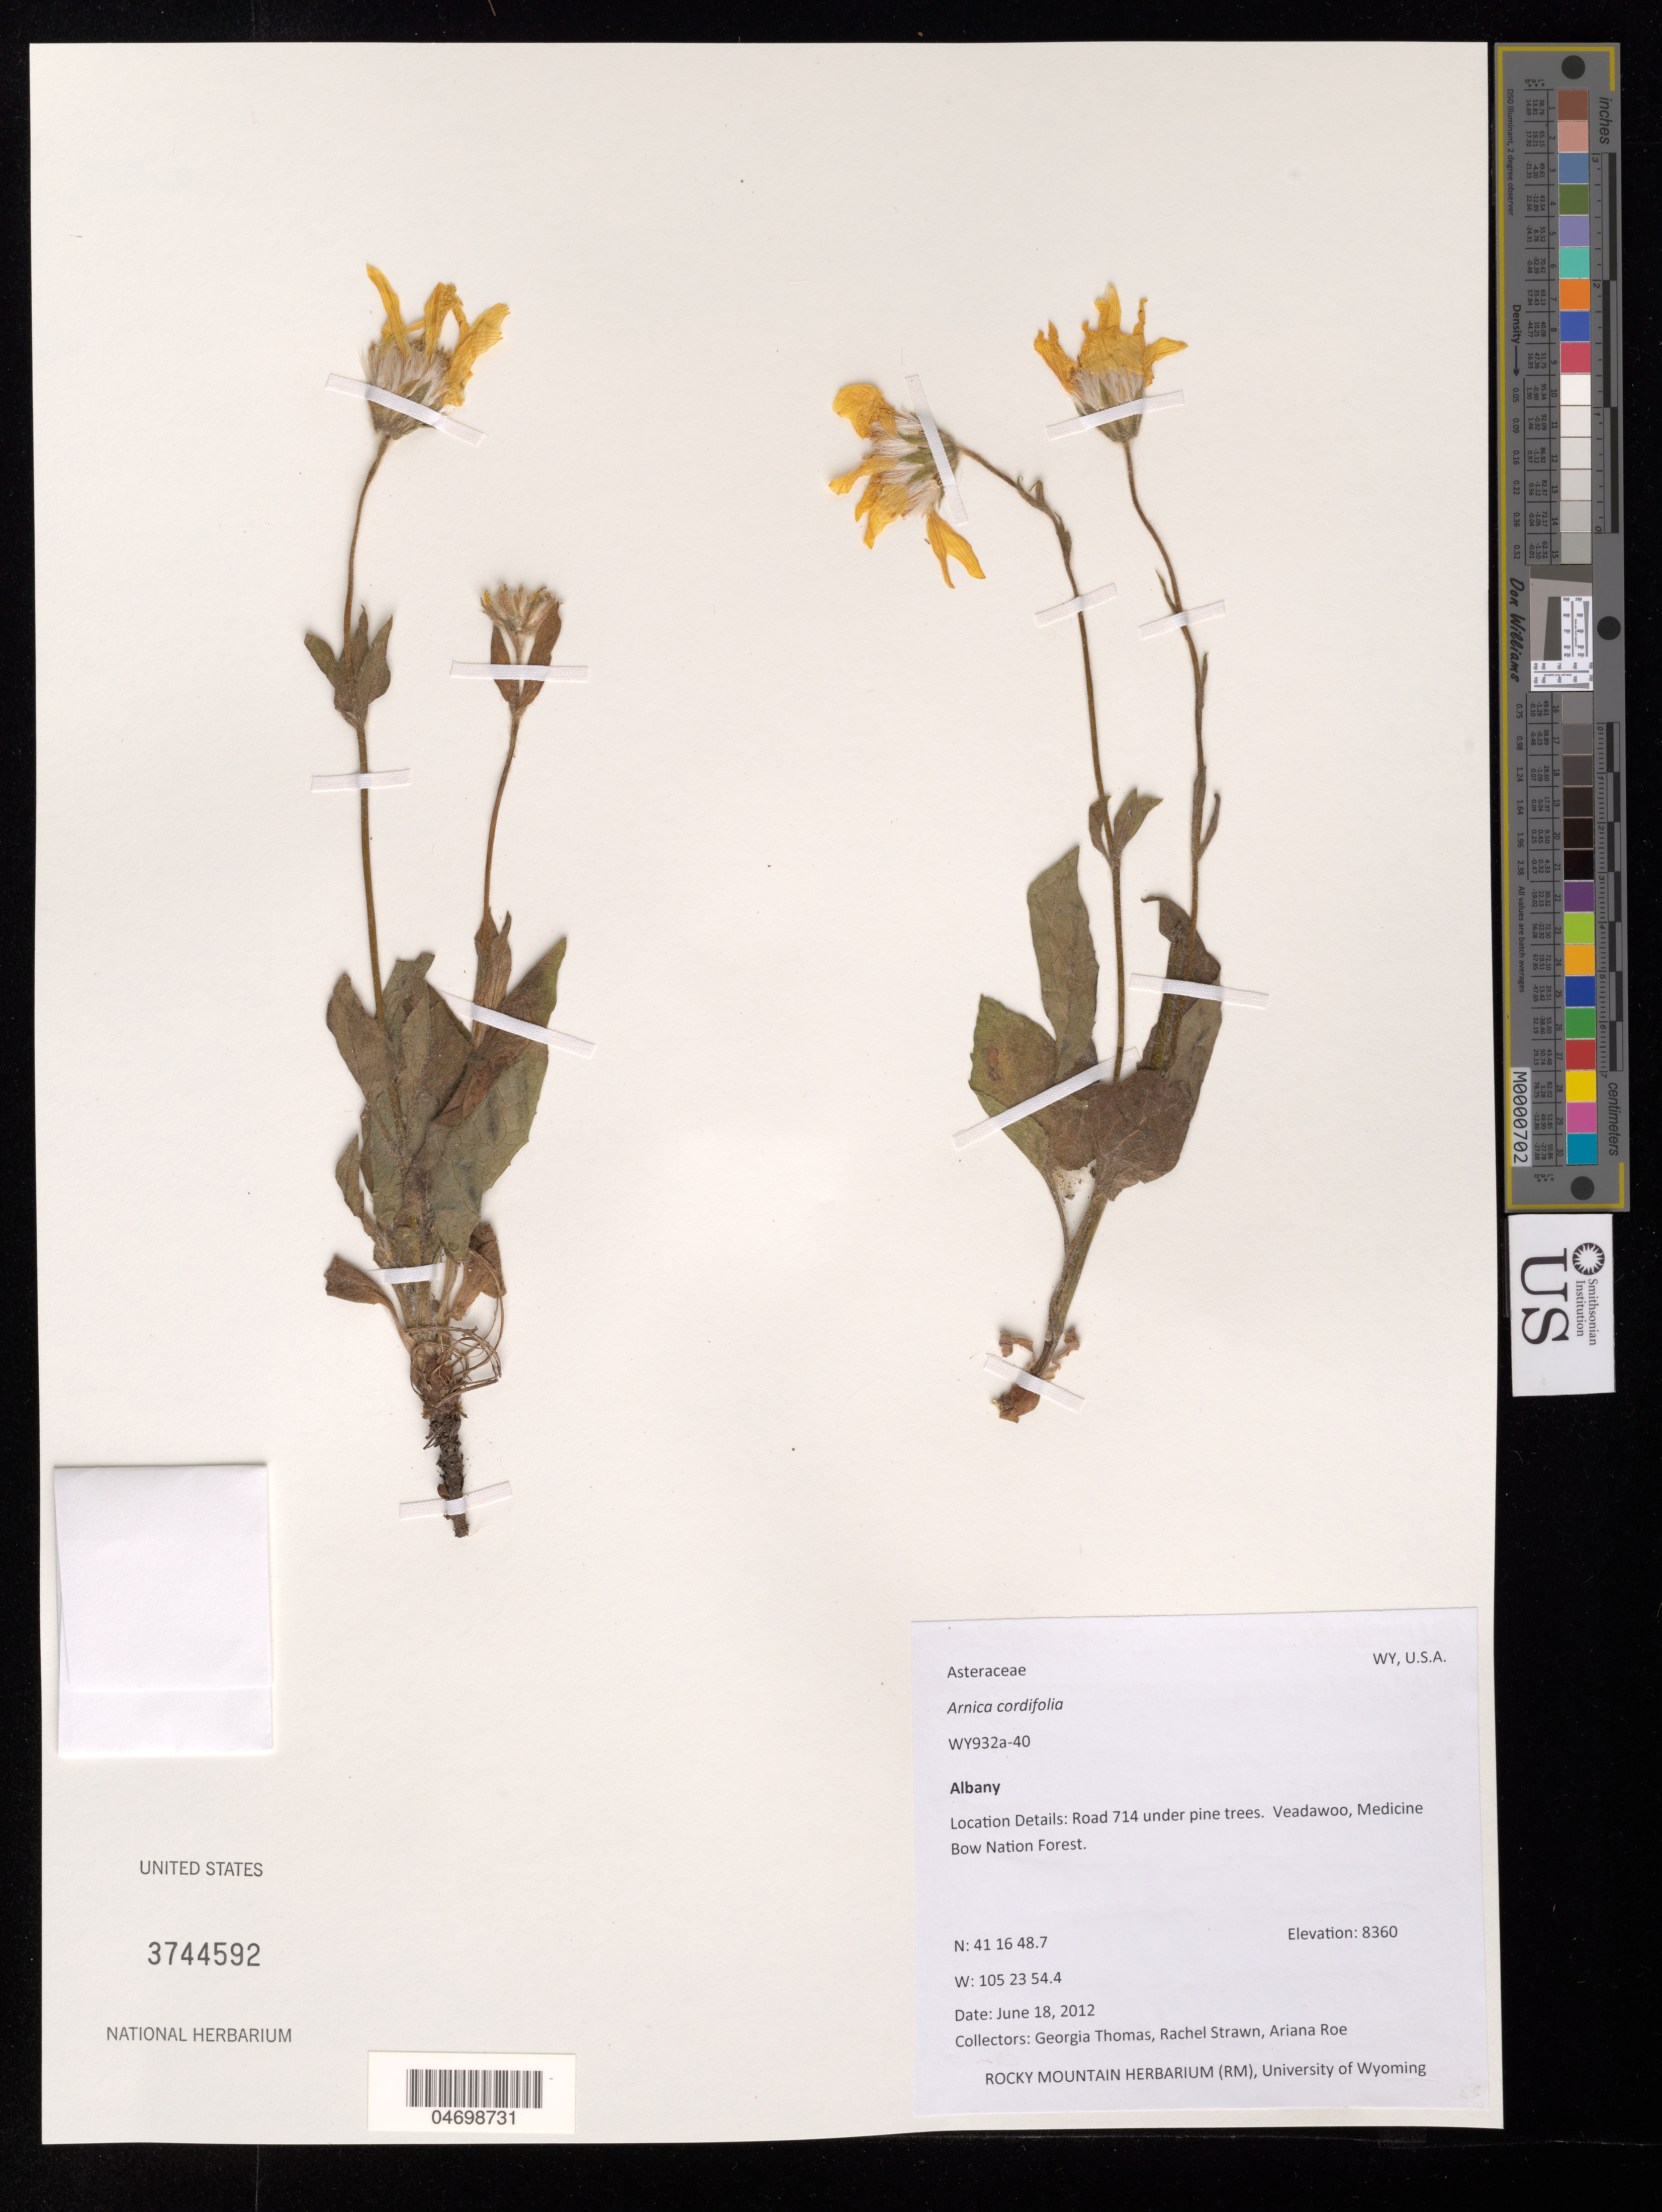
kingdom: Plantae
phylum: Tracheophyta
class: Magnoliopsida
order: Asterales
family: Asteraceae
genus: Arnica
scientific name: Arnica cordifolia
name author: Hook.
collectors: G. Thomas, R. Strawn & A. Roe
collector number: WY932A-40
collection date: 2012-06-18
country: United States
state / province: Wyoming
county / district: Albany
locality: Rd. 714 under pine trees. Vedauwoo. Medicine Bow National Forest.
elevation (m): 2548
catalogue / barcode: US 3744592